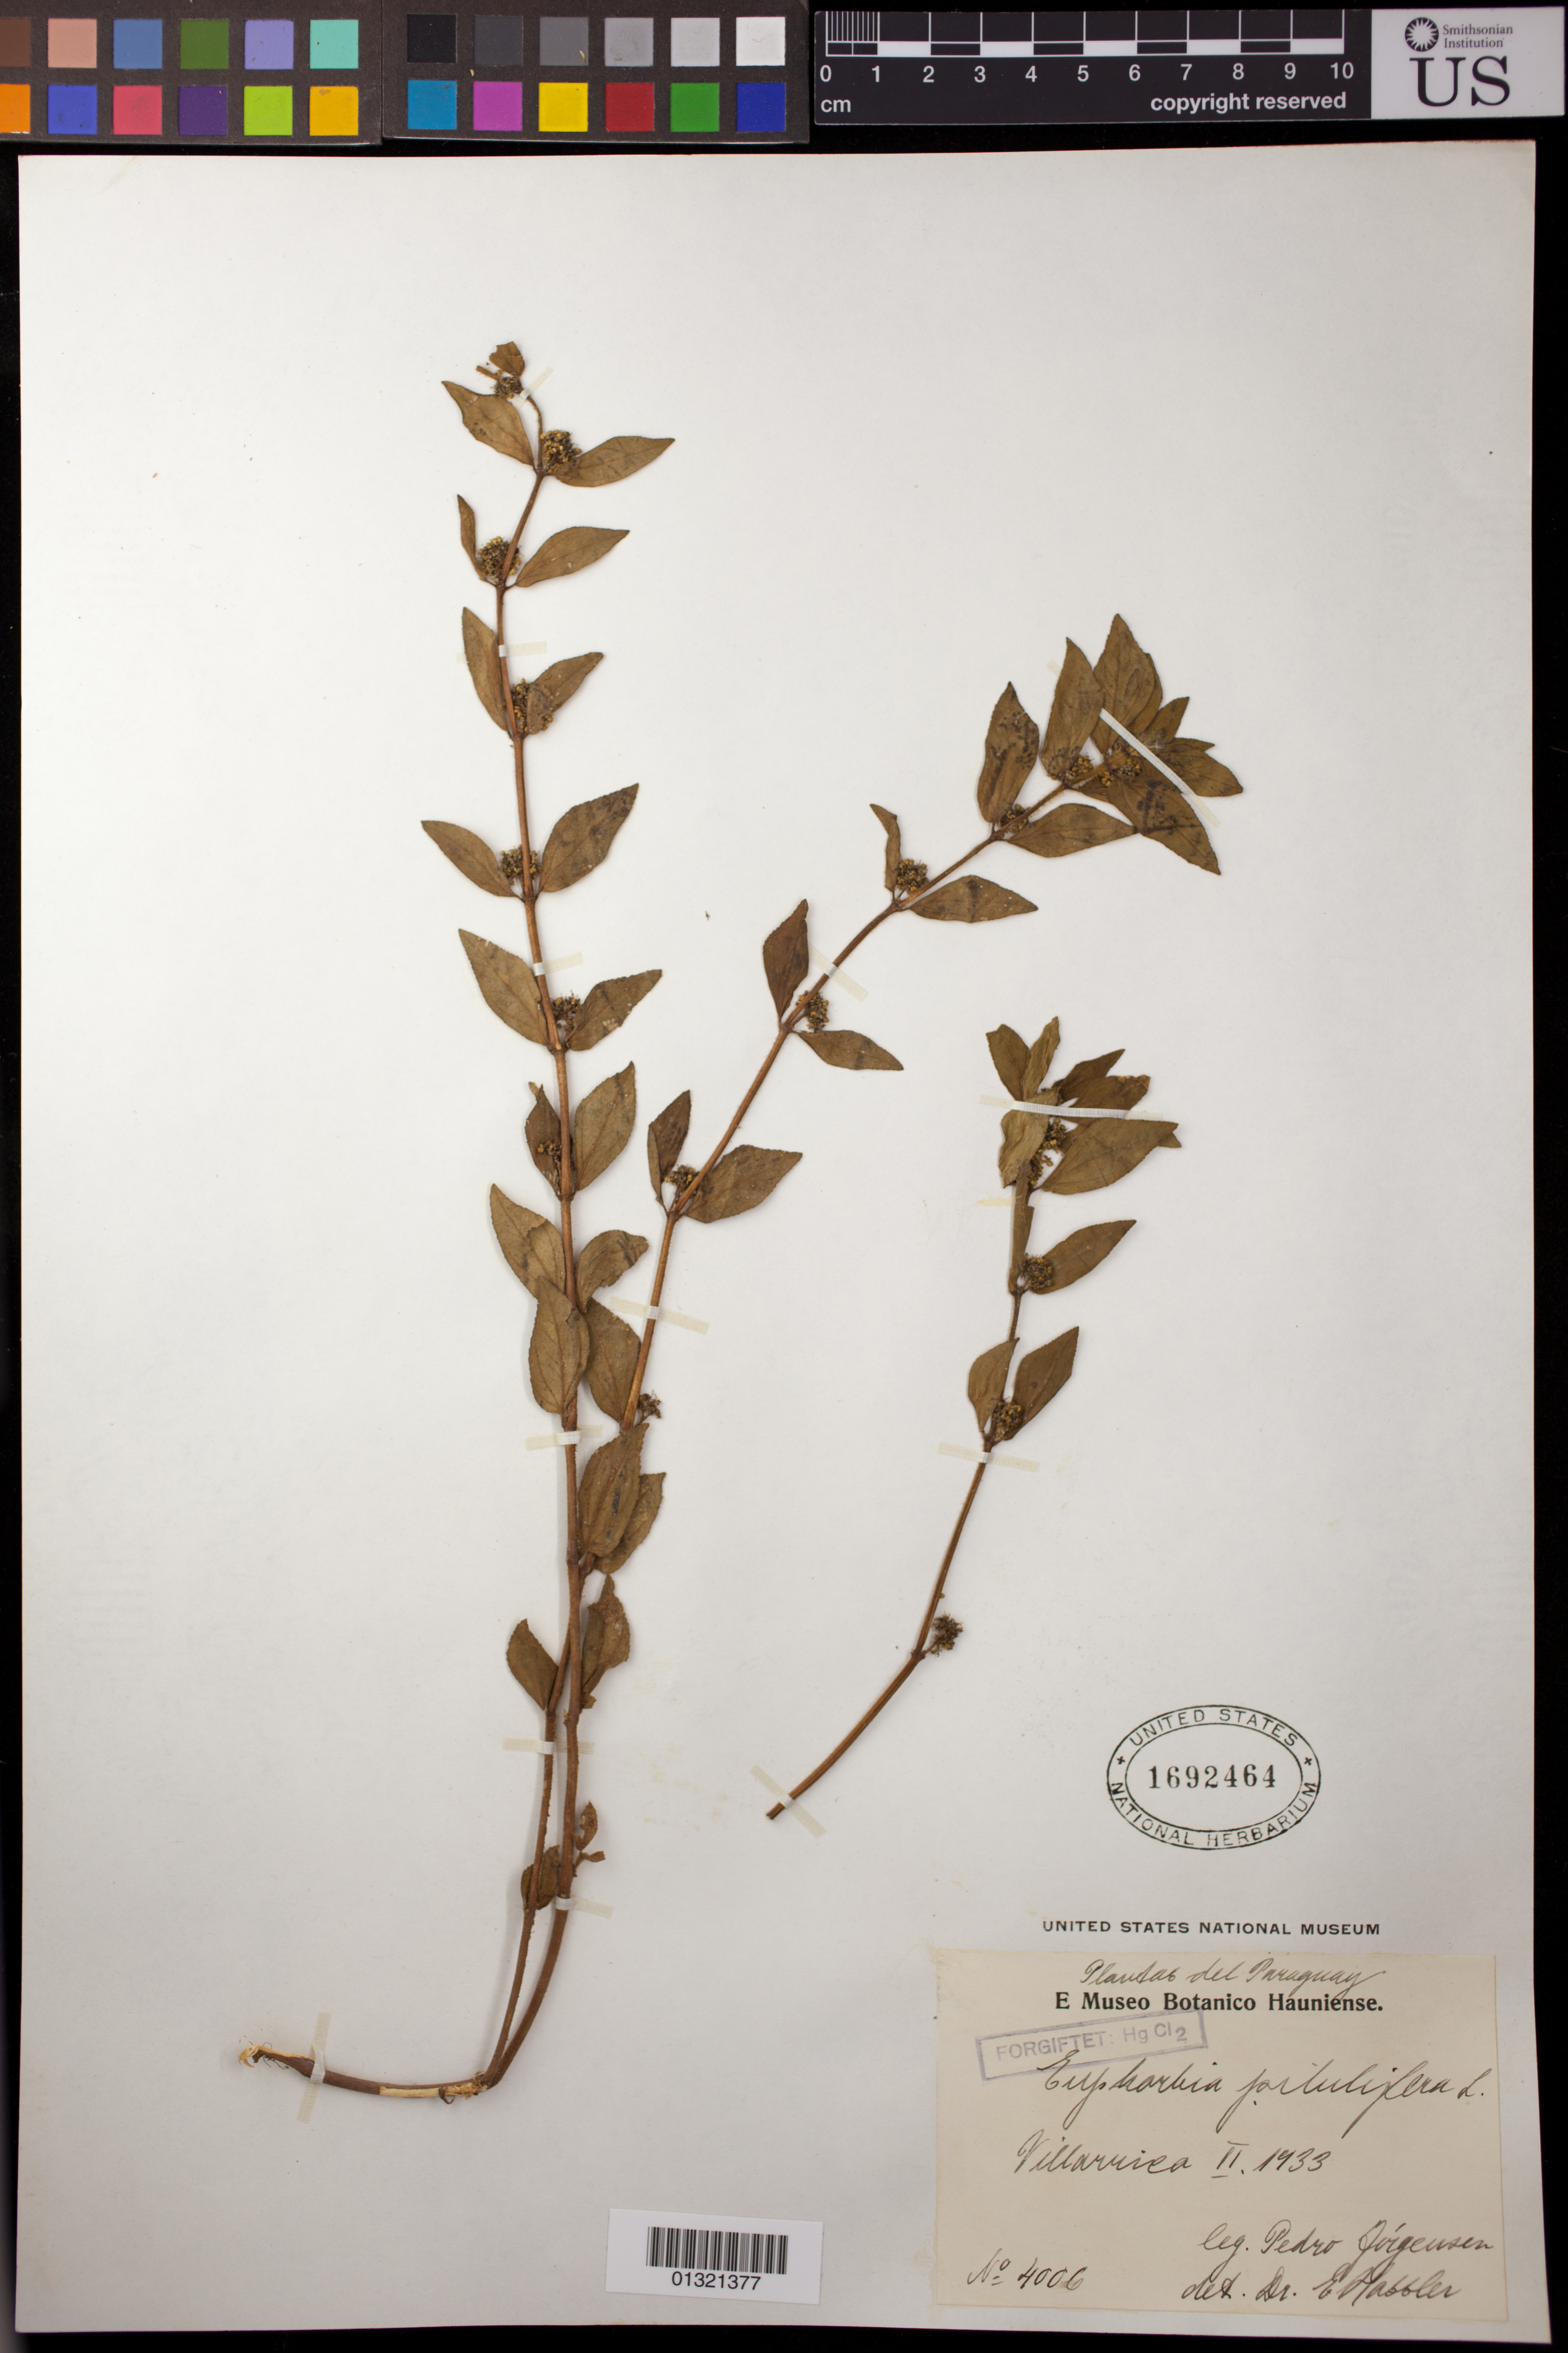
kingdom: Plantae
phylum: Tracheophyta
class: Magnoliopsida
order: Malpighiales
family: Euphorbiaceae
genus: Euphorbia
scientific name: Euphorbia hirta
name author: L.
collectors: P. Jorgensen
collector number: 4006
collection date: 1933-02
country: Paraguay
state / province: Guaira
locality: Villarrica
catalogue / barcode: US 1692464